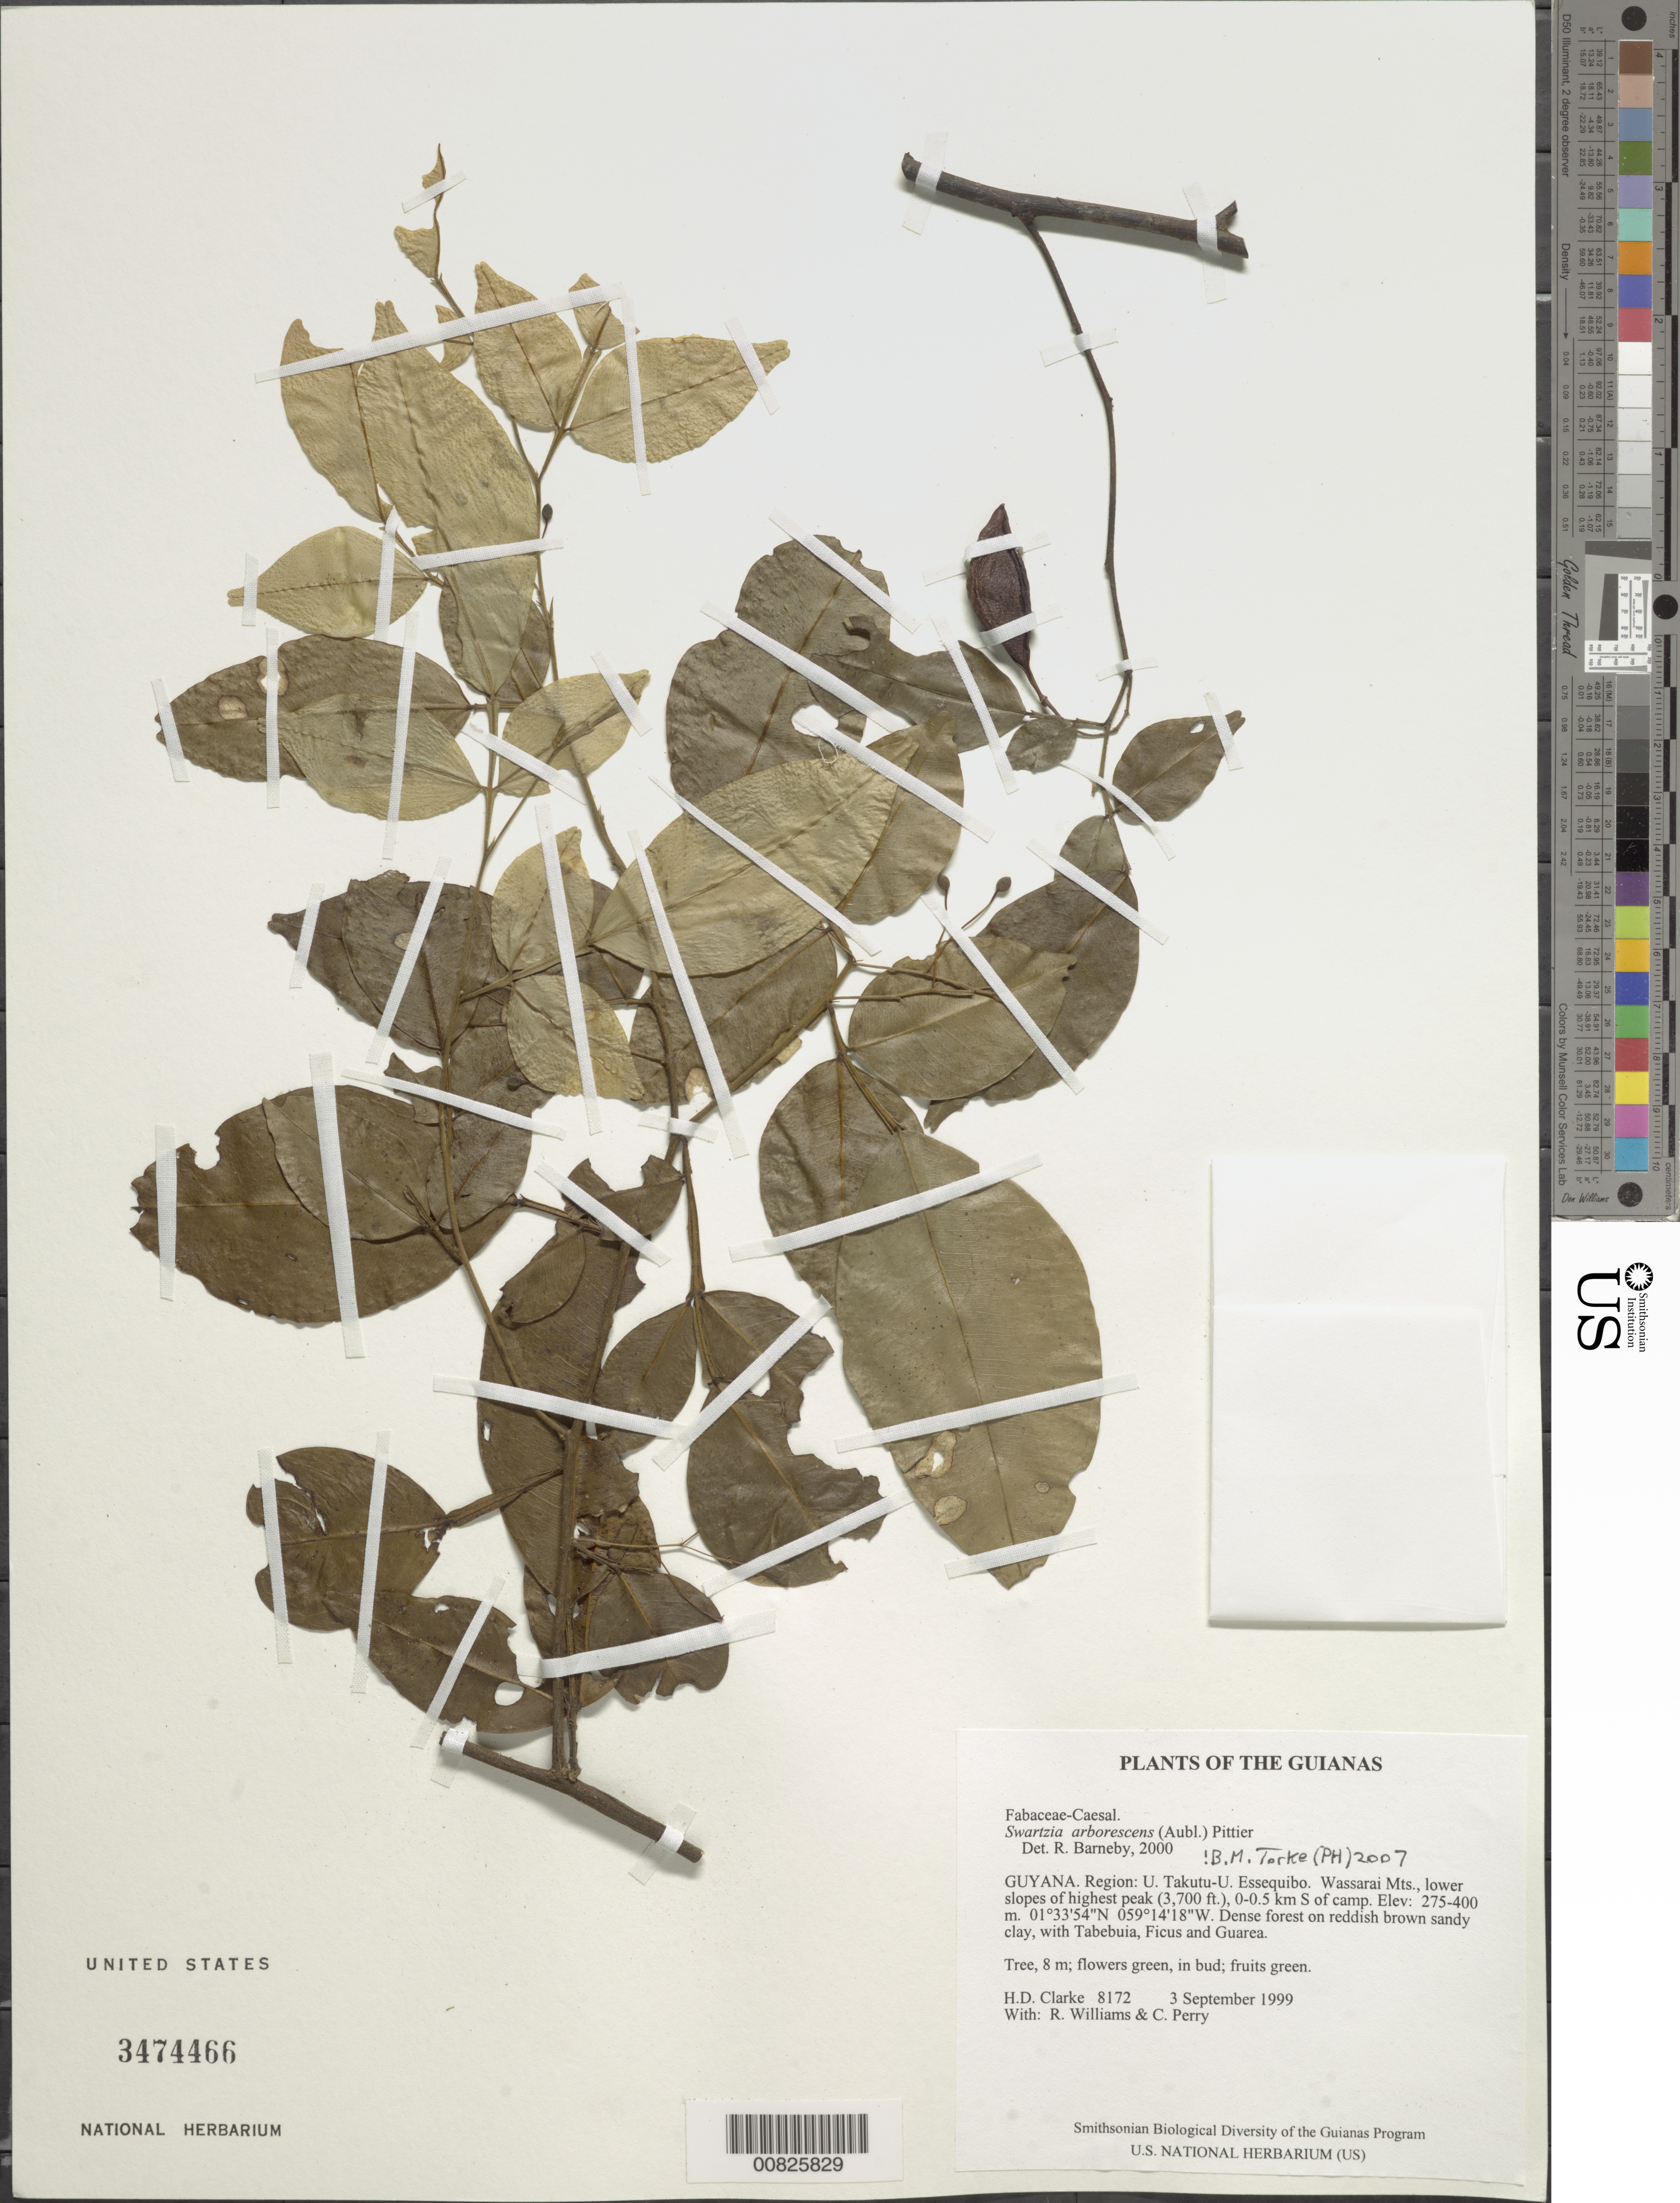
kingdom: Plantae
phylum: Tracheophyta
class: Magnoliopsida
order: Fabales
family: Fabaceae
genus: Swartzia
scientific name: Swartzia arborescens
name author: (Aubl.) Pittier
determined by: Barneby, Rupert C., (NY)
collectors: H. D. Clarke, R. Williams & C. Perry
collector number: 8172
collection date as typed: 3 September 1999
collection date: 1999-09-03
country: Guyana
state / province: U. Takutu-U. Essequibo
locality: Wassarai Mts., lower slopes of highest peak (3,700 ft.), 0-0.5 km S of camp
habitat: Dense forest on reddish brown sandy clay, with Tabebuia, Ficus and Guarea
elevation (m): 275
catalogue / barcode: US 3474466